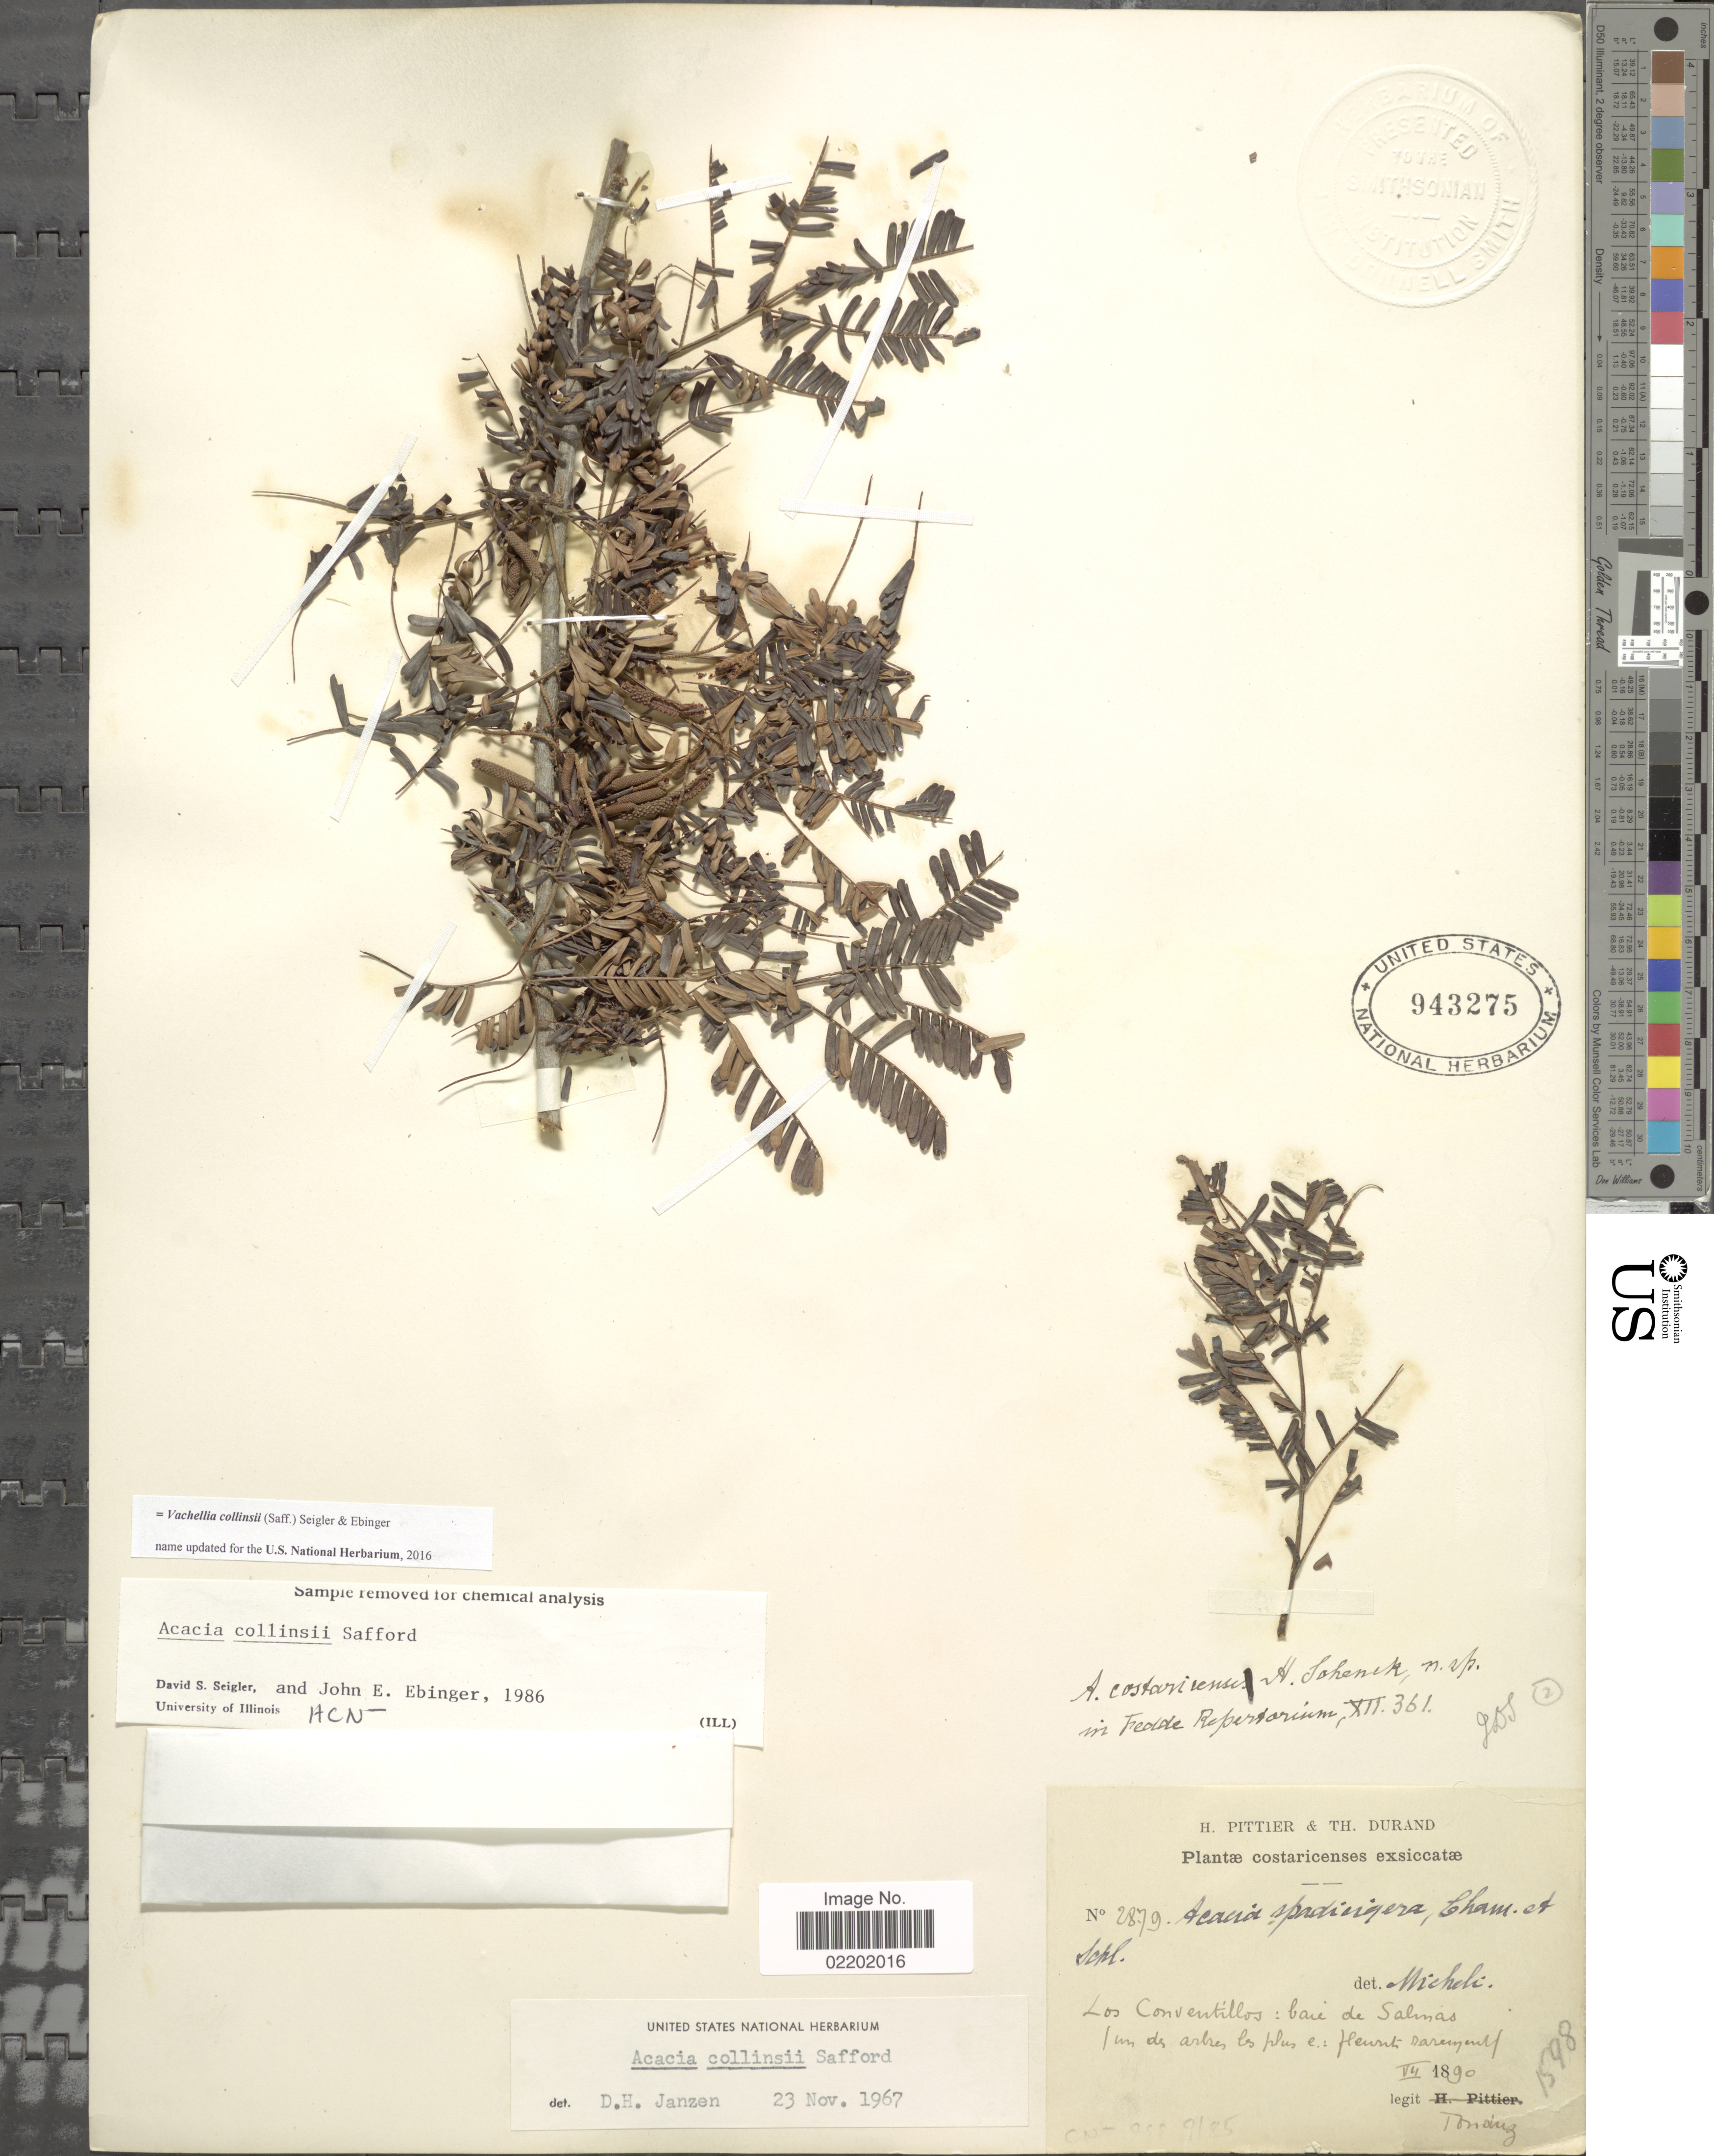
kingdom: Plantae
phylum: Tracheophyta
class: Magnoliopsida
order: Fabales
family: Fabaceae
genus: Vachellia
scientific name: Vachellia collinsii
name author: (Saff.) Seigler & Ebinger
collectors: A. Tonduz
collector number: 2879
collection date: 1890-07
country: Costa Rica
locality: Los Conventillos, baie de Salinas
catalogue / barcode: US 943275